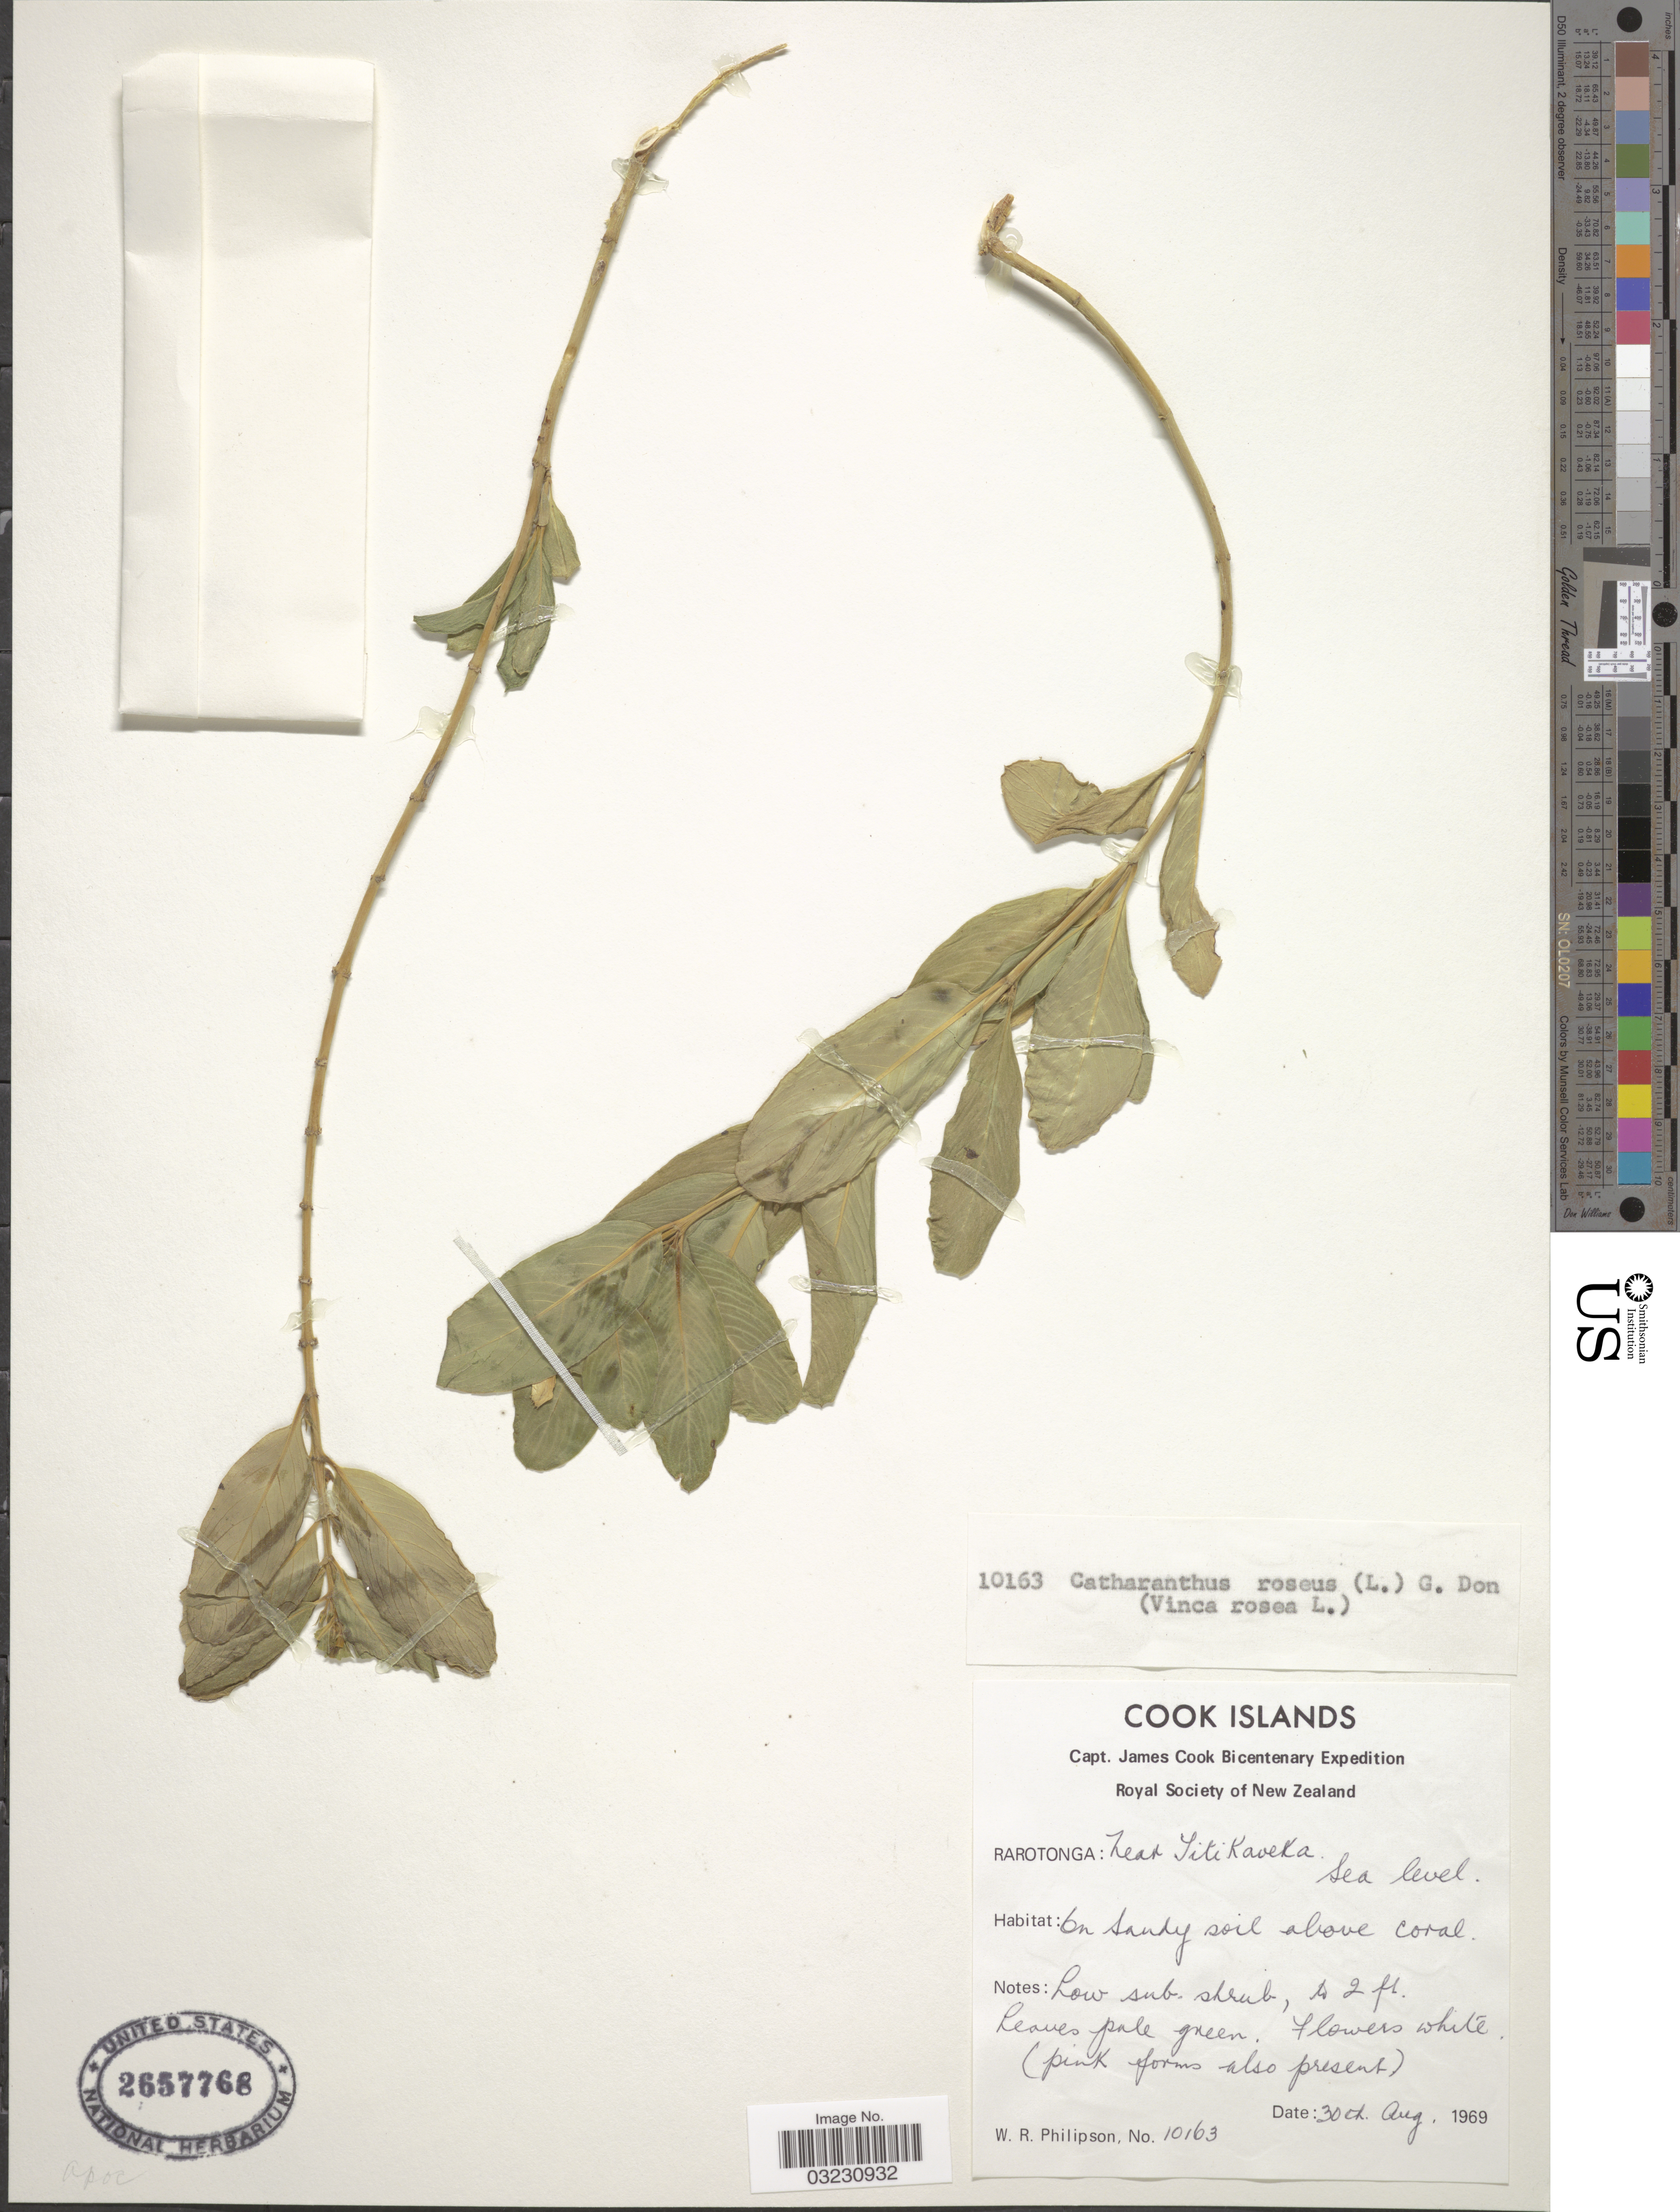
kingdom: Plantae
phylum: Tracheophyta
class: Magnoliopsida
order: Gentianales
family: Apocynaceae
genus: Catharanthus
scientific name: Catharanthus roseus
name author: (L.) G. Don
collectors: W. R. Philipson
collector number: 10163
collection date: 1969-08-30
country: Cook Islands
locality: Rarotonga: Near Titikaveka.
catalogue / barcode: US 2657768